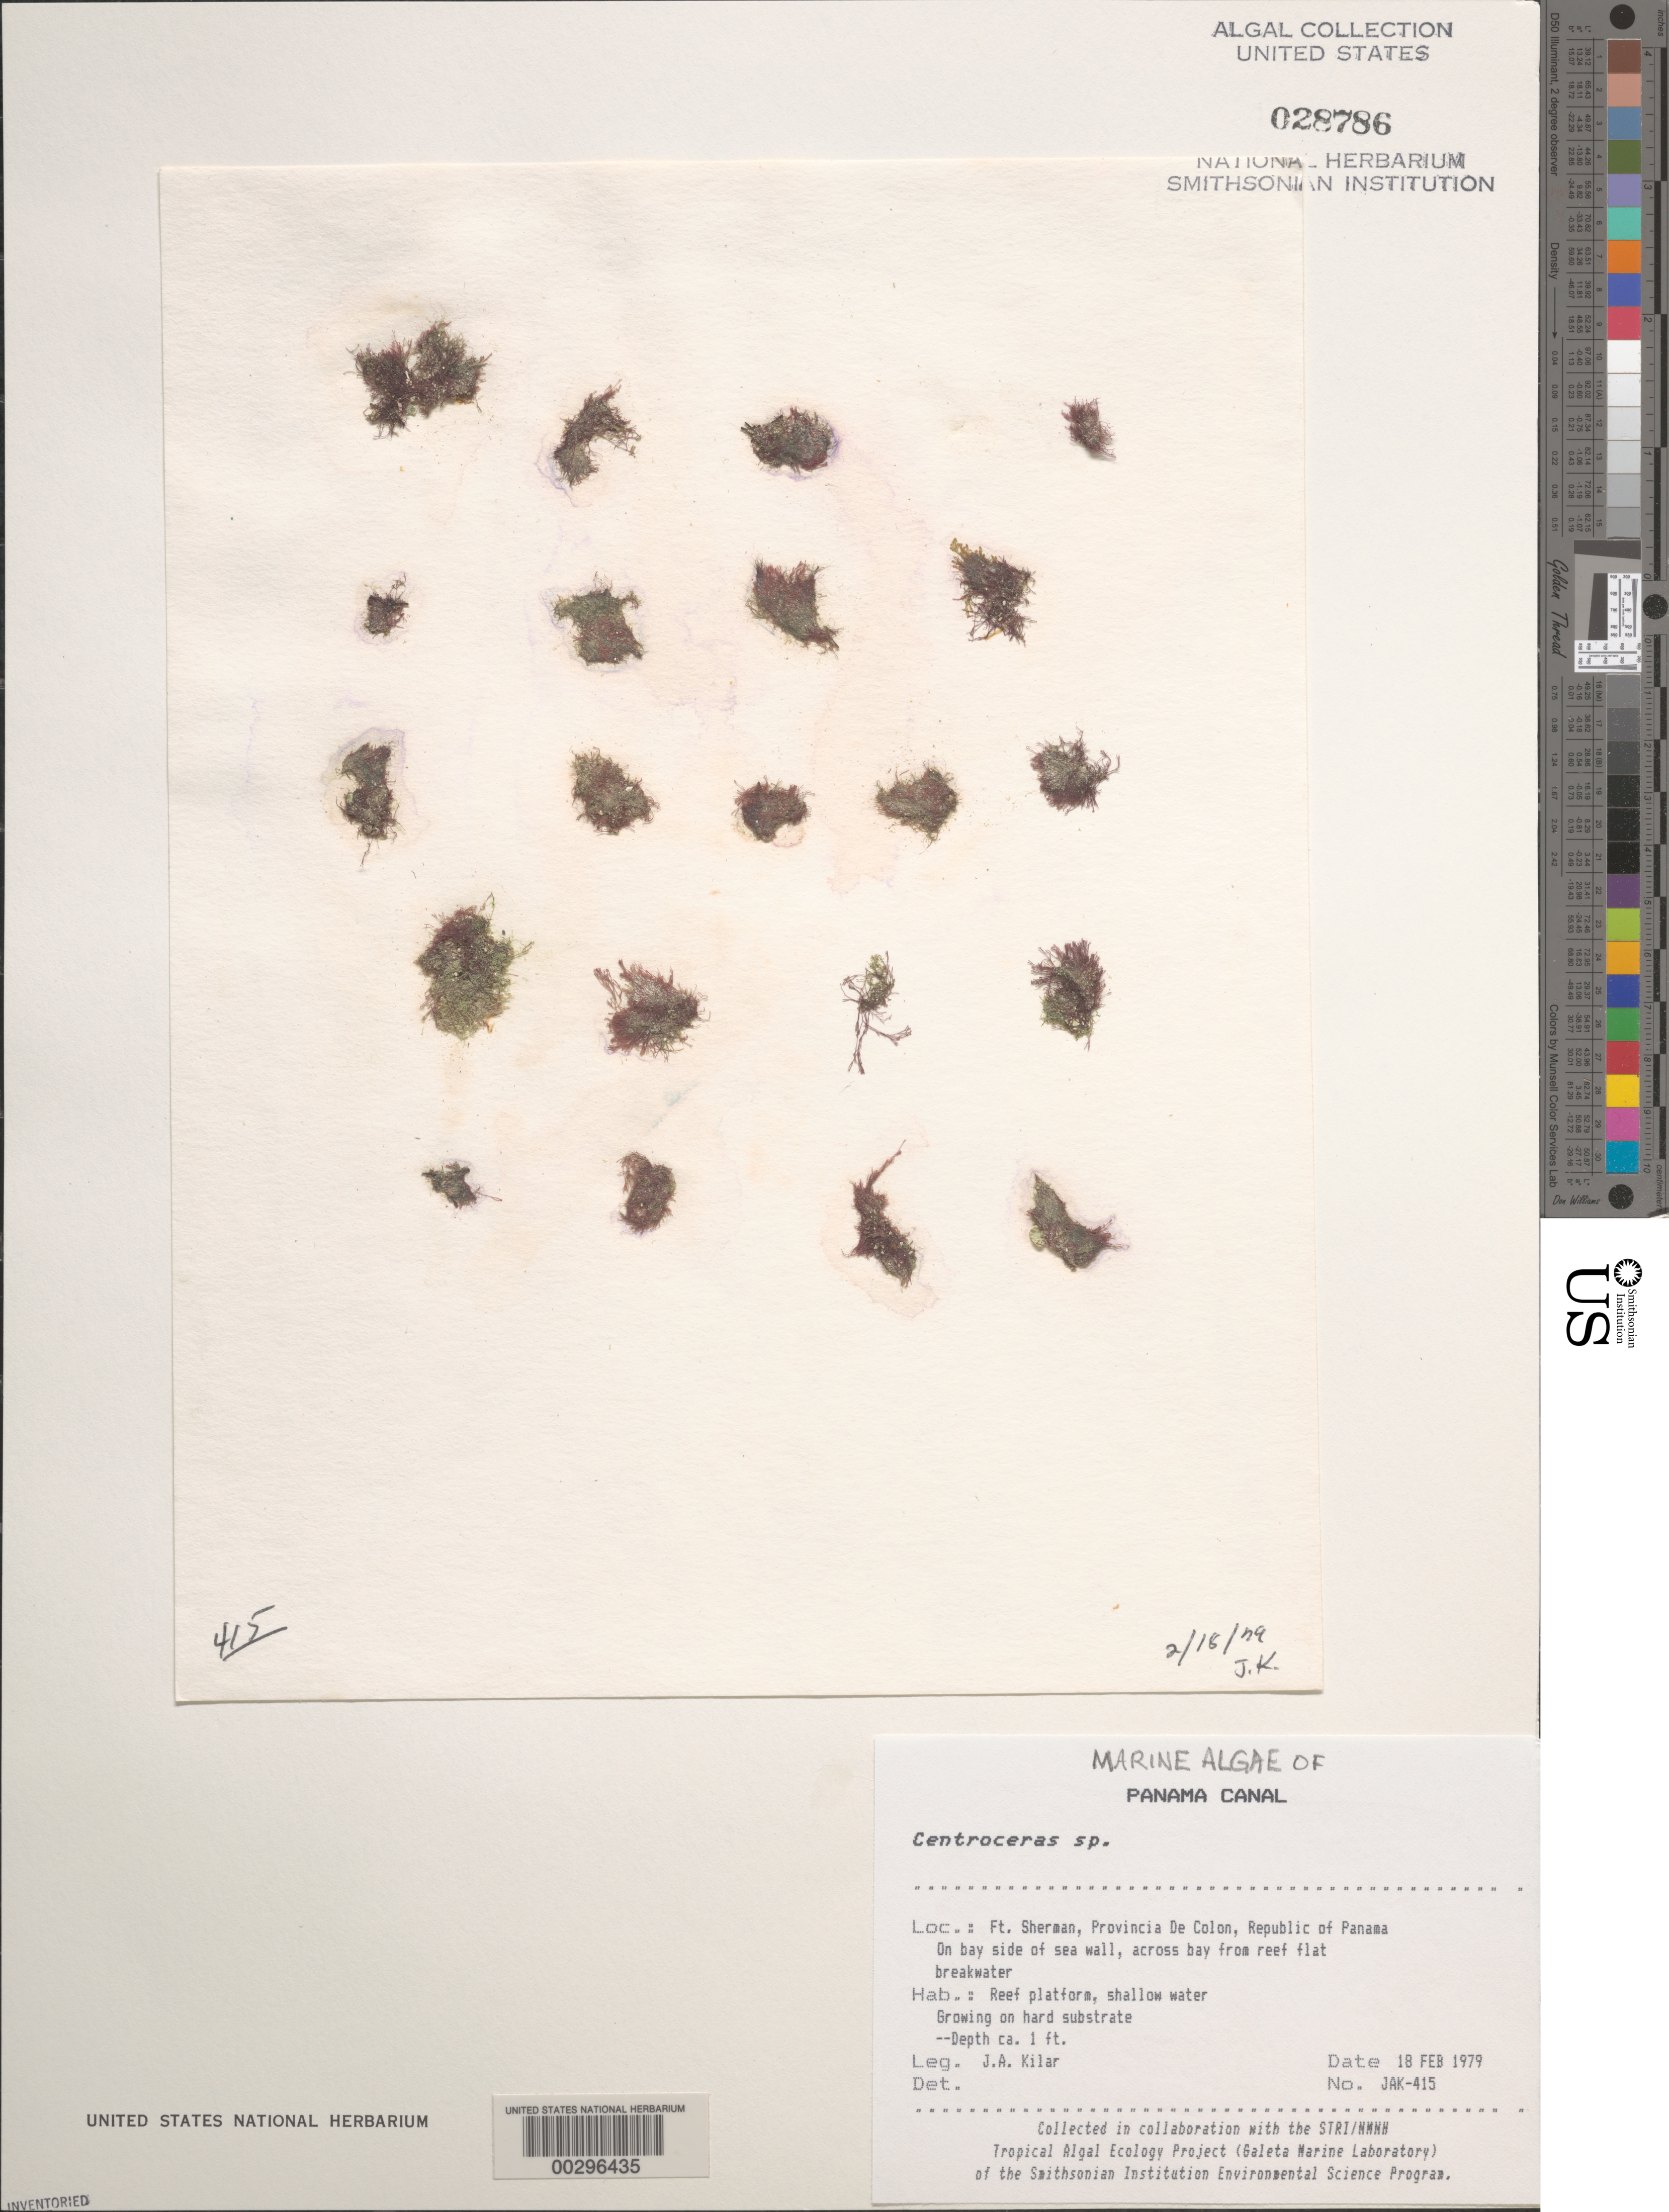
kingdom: Plantae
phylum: Rhodophyta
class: Florideophyceae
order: Ceramiales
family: Ceramiaceae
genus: Centroceras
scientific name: Centroceras sp.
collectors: J. A. Kilar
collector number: JAK-415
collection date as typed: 18 Feb 1979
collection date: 1979-02-18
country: Panama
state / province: Colón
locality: Fort Sherman, Panama Canal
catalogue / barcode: US 28786